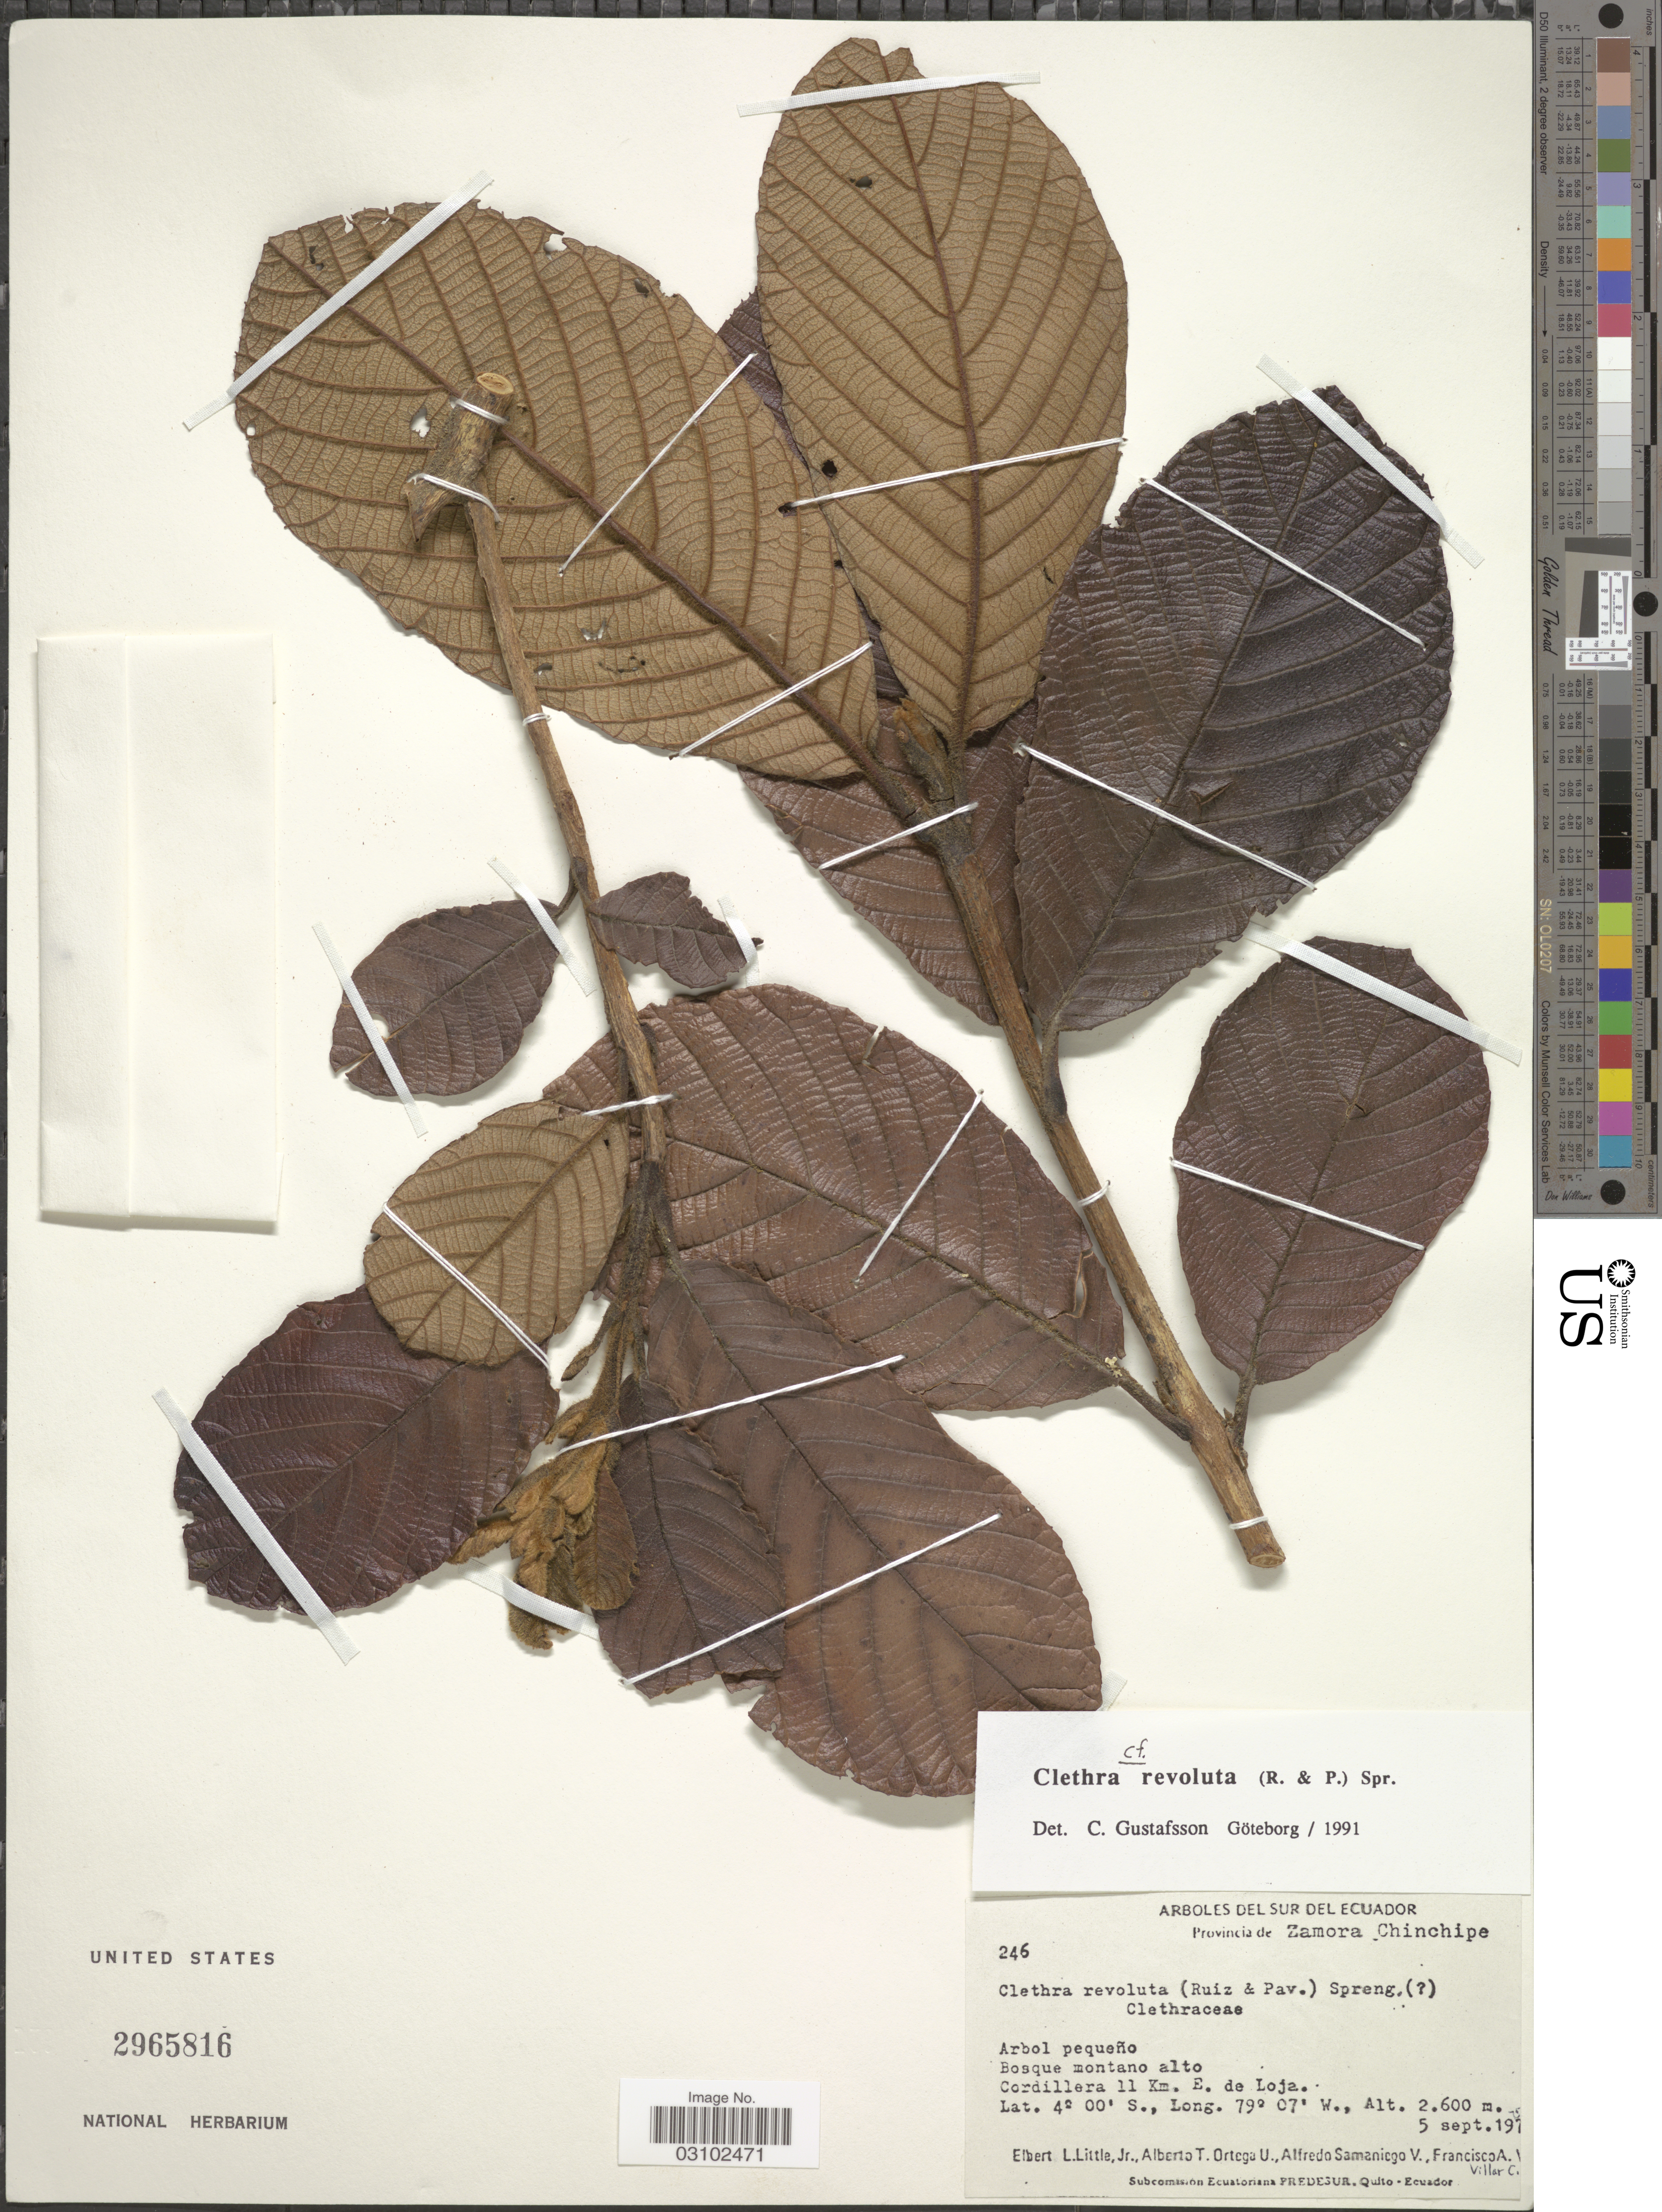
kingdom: Plantae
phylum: Tracheophyta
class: Magnoliopsida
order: Ericales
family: Clethraceae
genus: Clethra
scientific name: Clethra revoluta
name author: (Ruiz & Pav.) Spreng.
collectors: E. L. Little, A. T. Ortega U., A. V. Samaniego & F. Villar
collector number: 246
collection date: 1973-09-05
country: Ecuador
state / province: Zamora-Chinchipe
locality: Sur del Ecuador. Cordillera 11 Km. E. de Loja.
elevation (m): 2600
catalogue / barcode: US 2965816